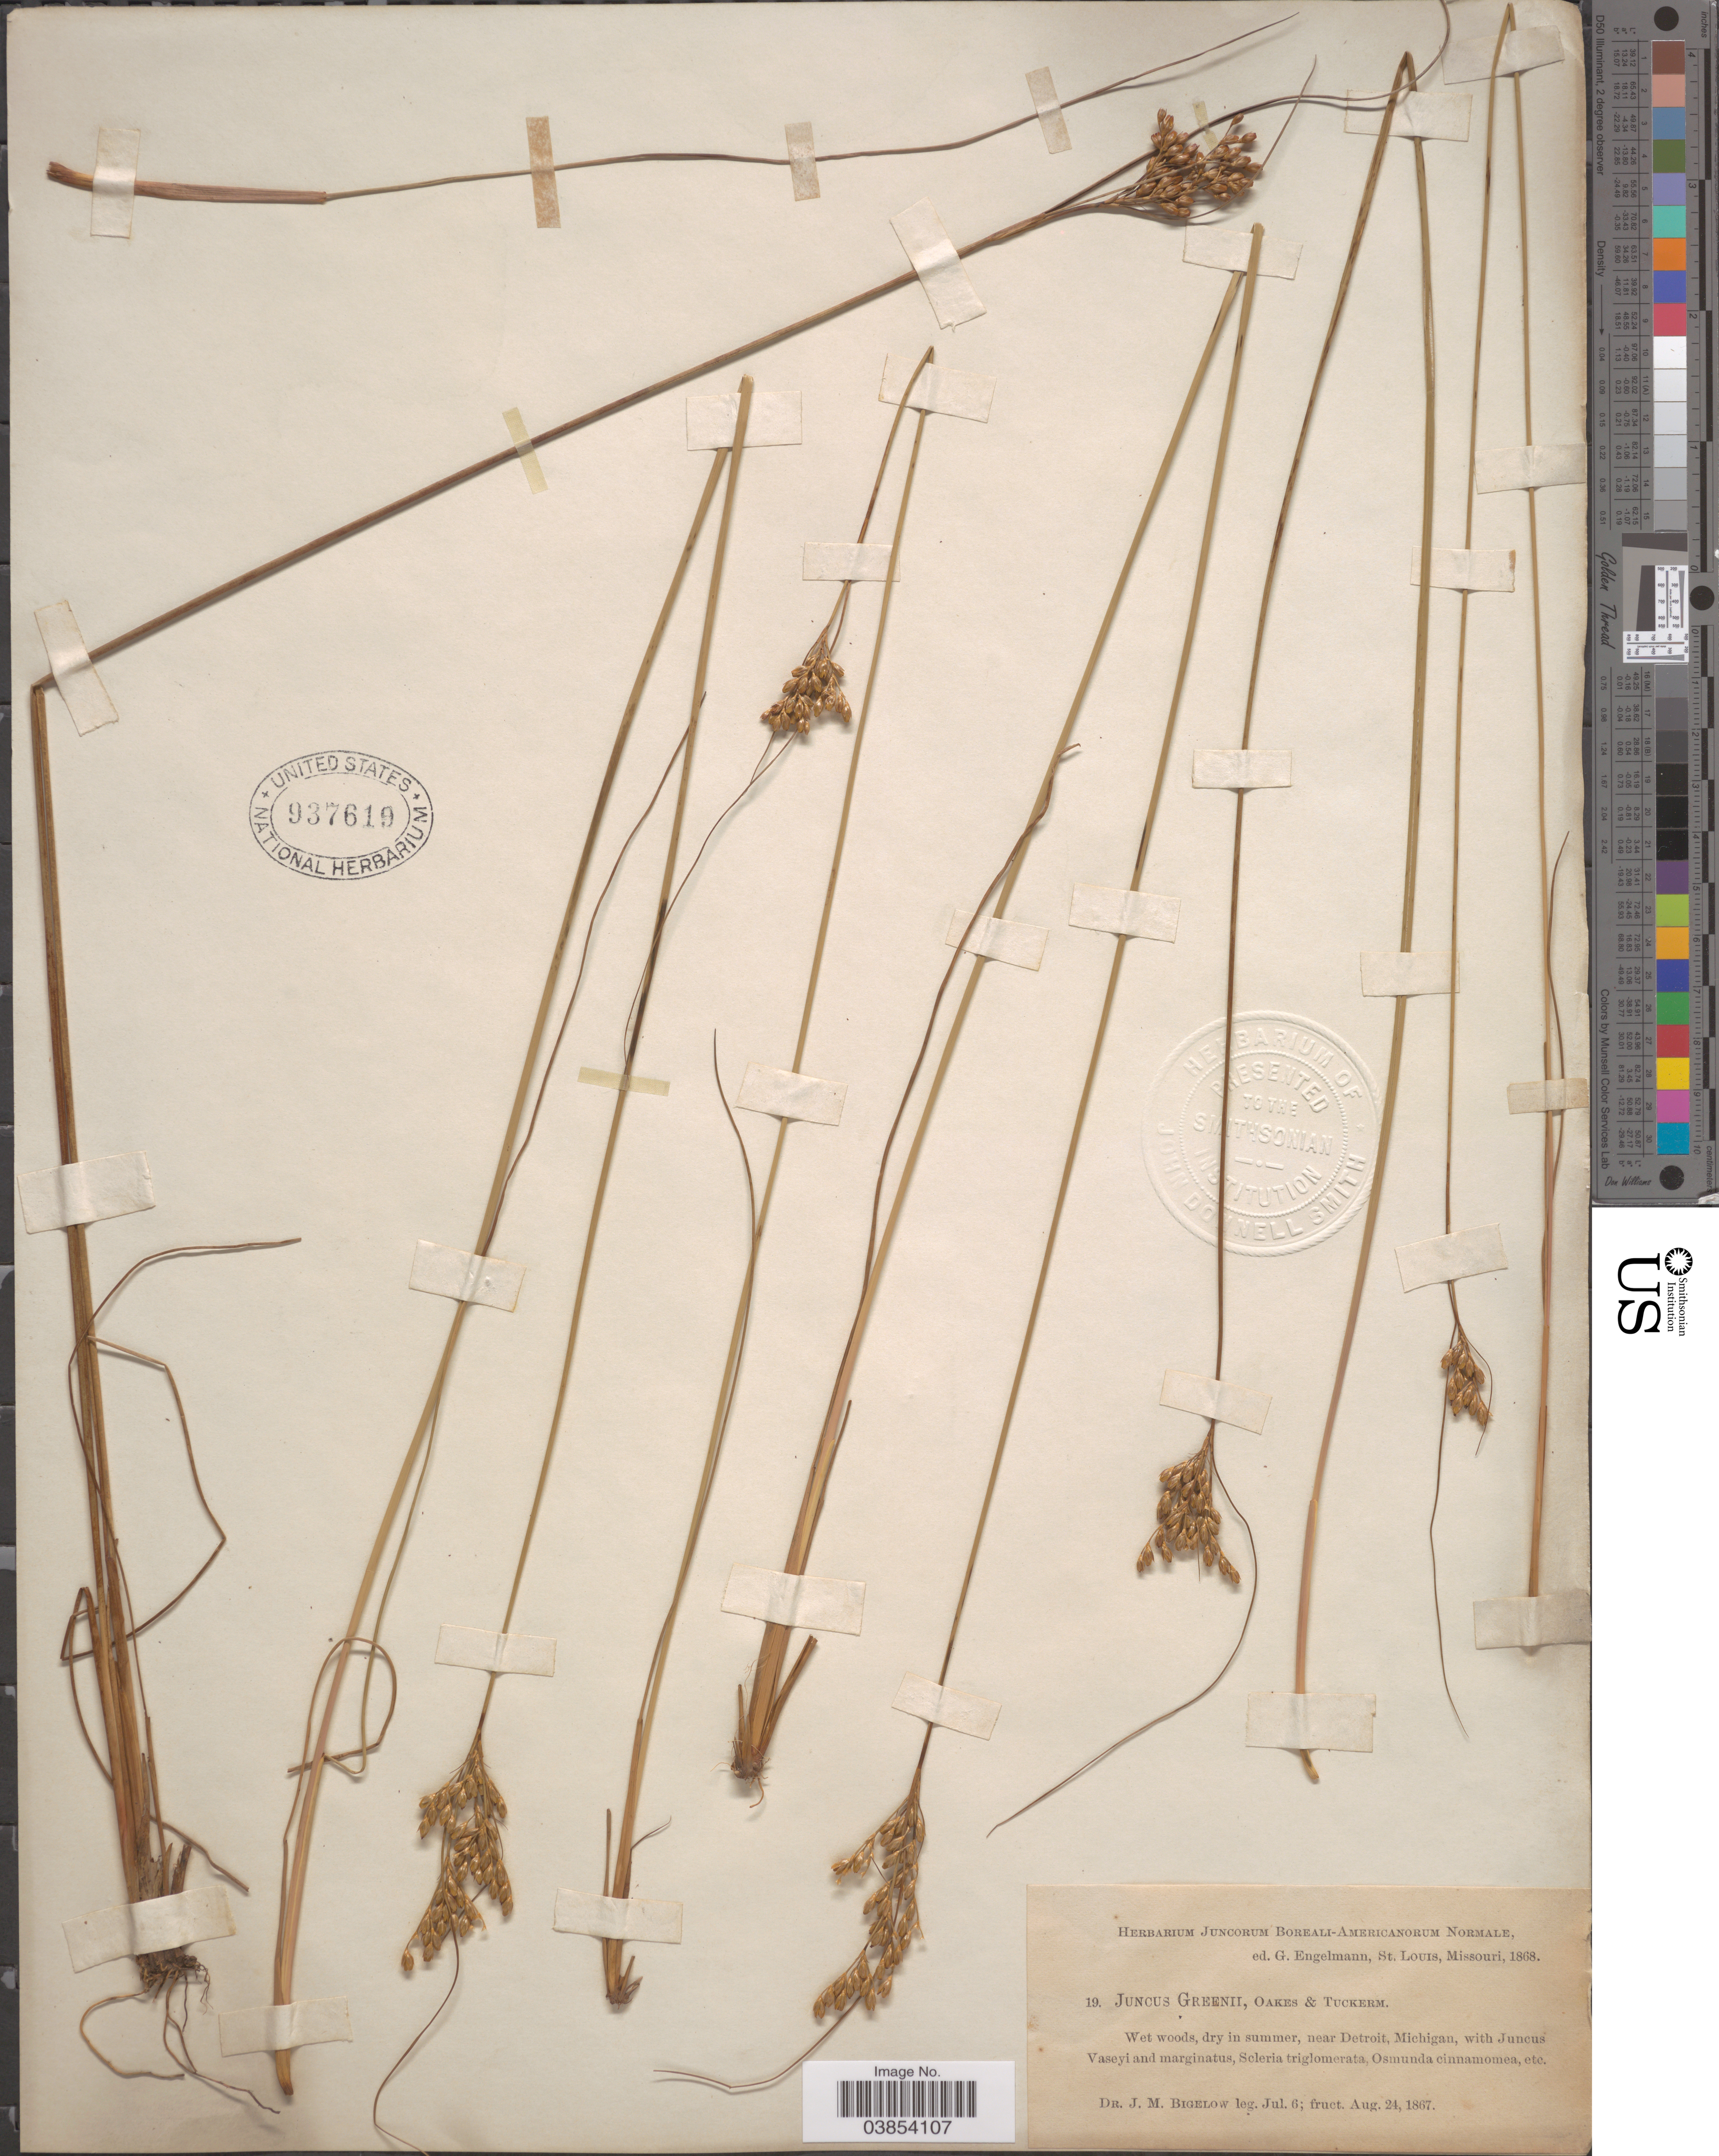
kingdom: Plantae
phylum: Tracheophyta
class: Liliopsida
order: Poales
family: Juncaceae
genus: Juncus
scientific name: Juncus greenei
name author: Oakes & Tuck.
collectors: J. M. Bigelow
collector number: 19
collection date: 1867-07-06/1867-08-24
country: United States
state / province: Michigan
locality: Near Detroit .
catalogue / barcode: US 937619